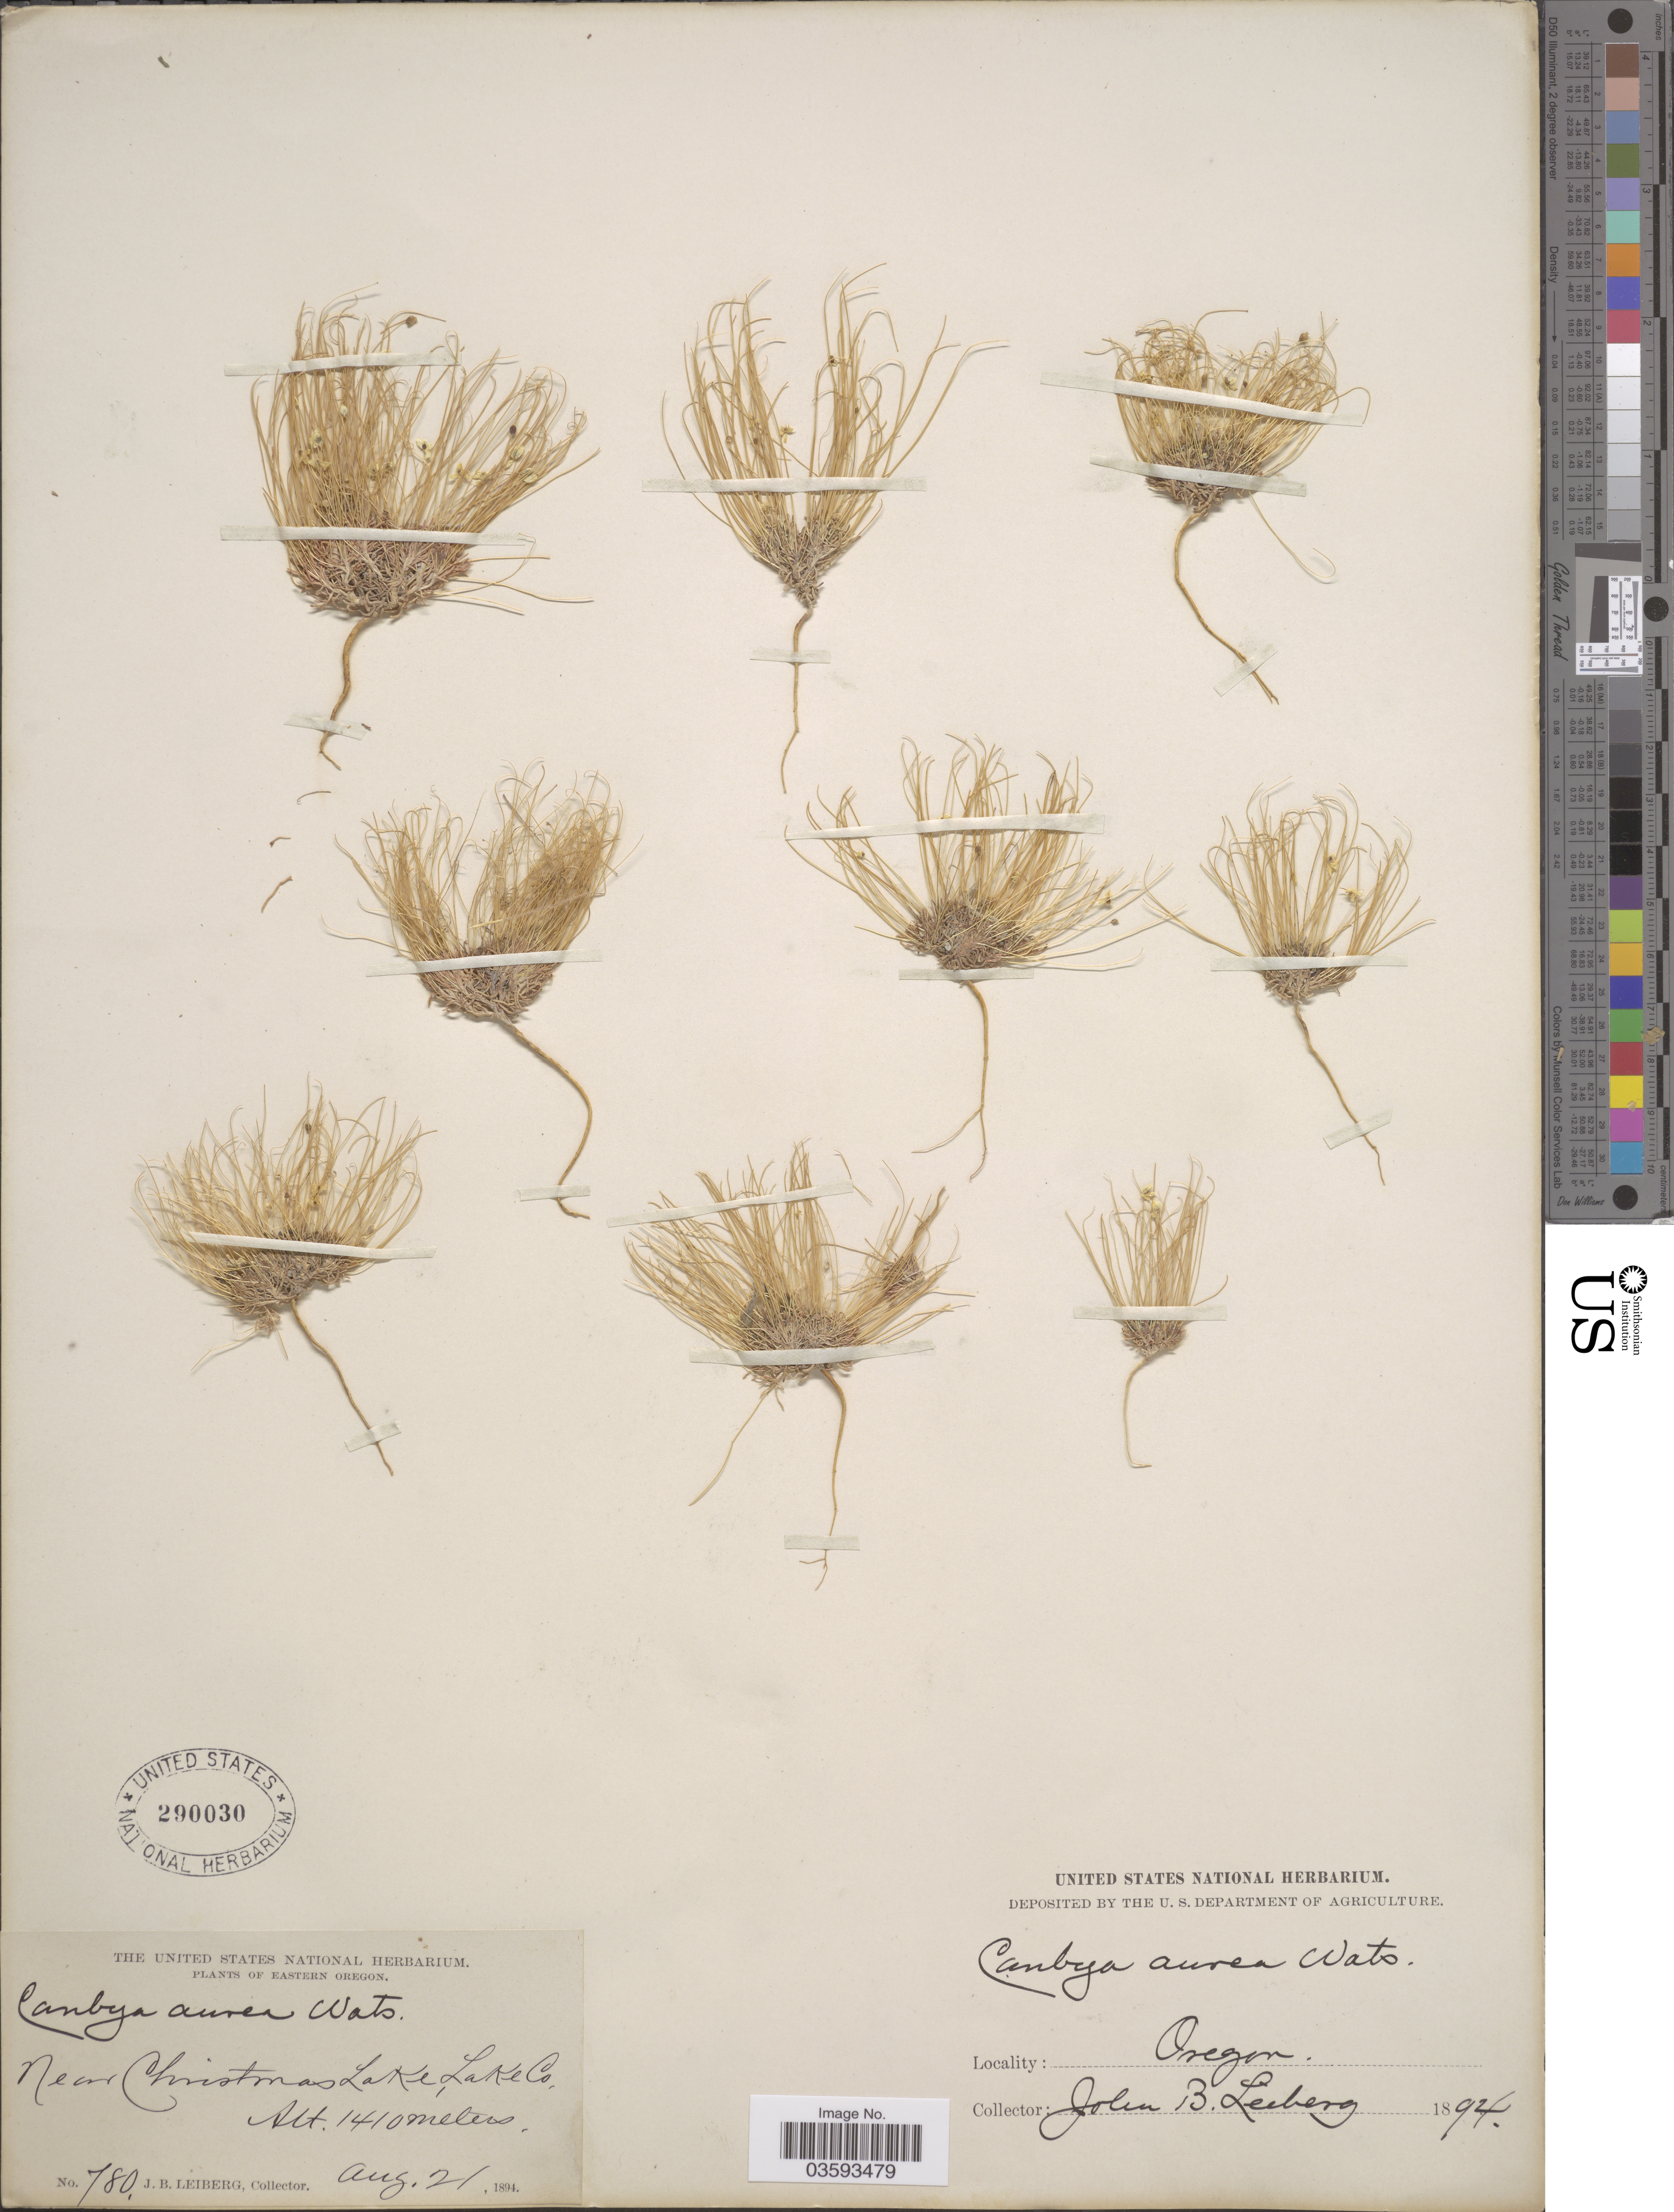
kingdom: Plantae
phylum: Tracheophyta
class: Magnoliopsida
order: Ranunculales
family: Papaveraceae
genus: Canbya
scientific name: Canbya aurea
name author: S. Watson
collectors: J. B. Leiberg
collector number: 780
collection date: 1894-08-21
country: United States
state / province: Oregon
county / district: Lake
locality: Eastern Oregon. Near Christmas Lake, Lake Co.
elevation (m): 1410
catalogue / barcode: US 290030